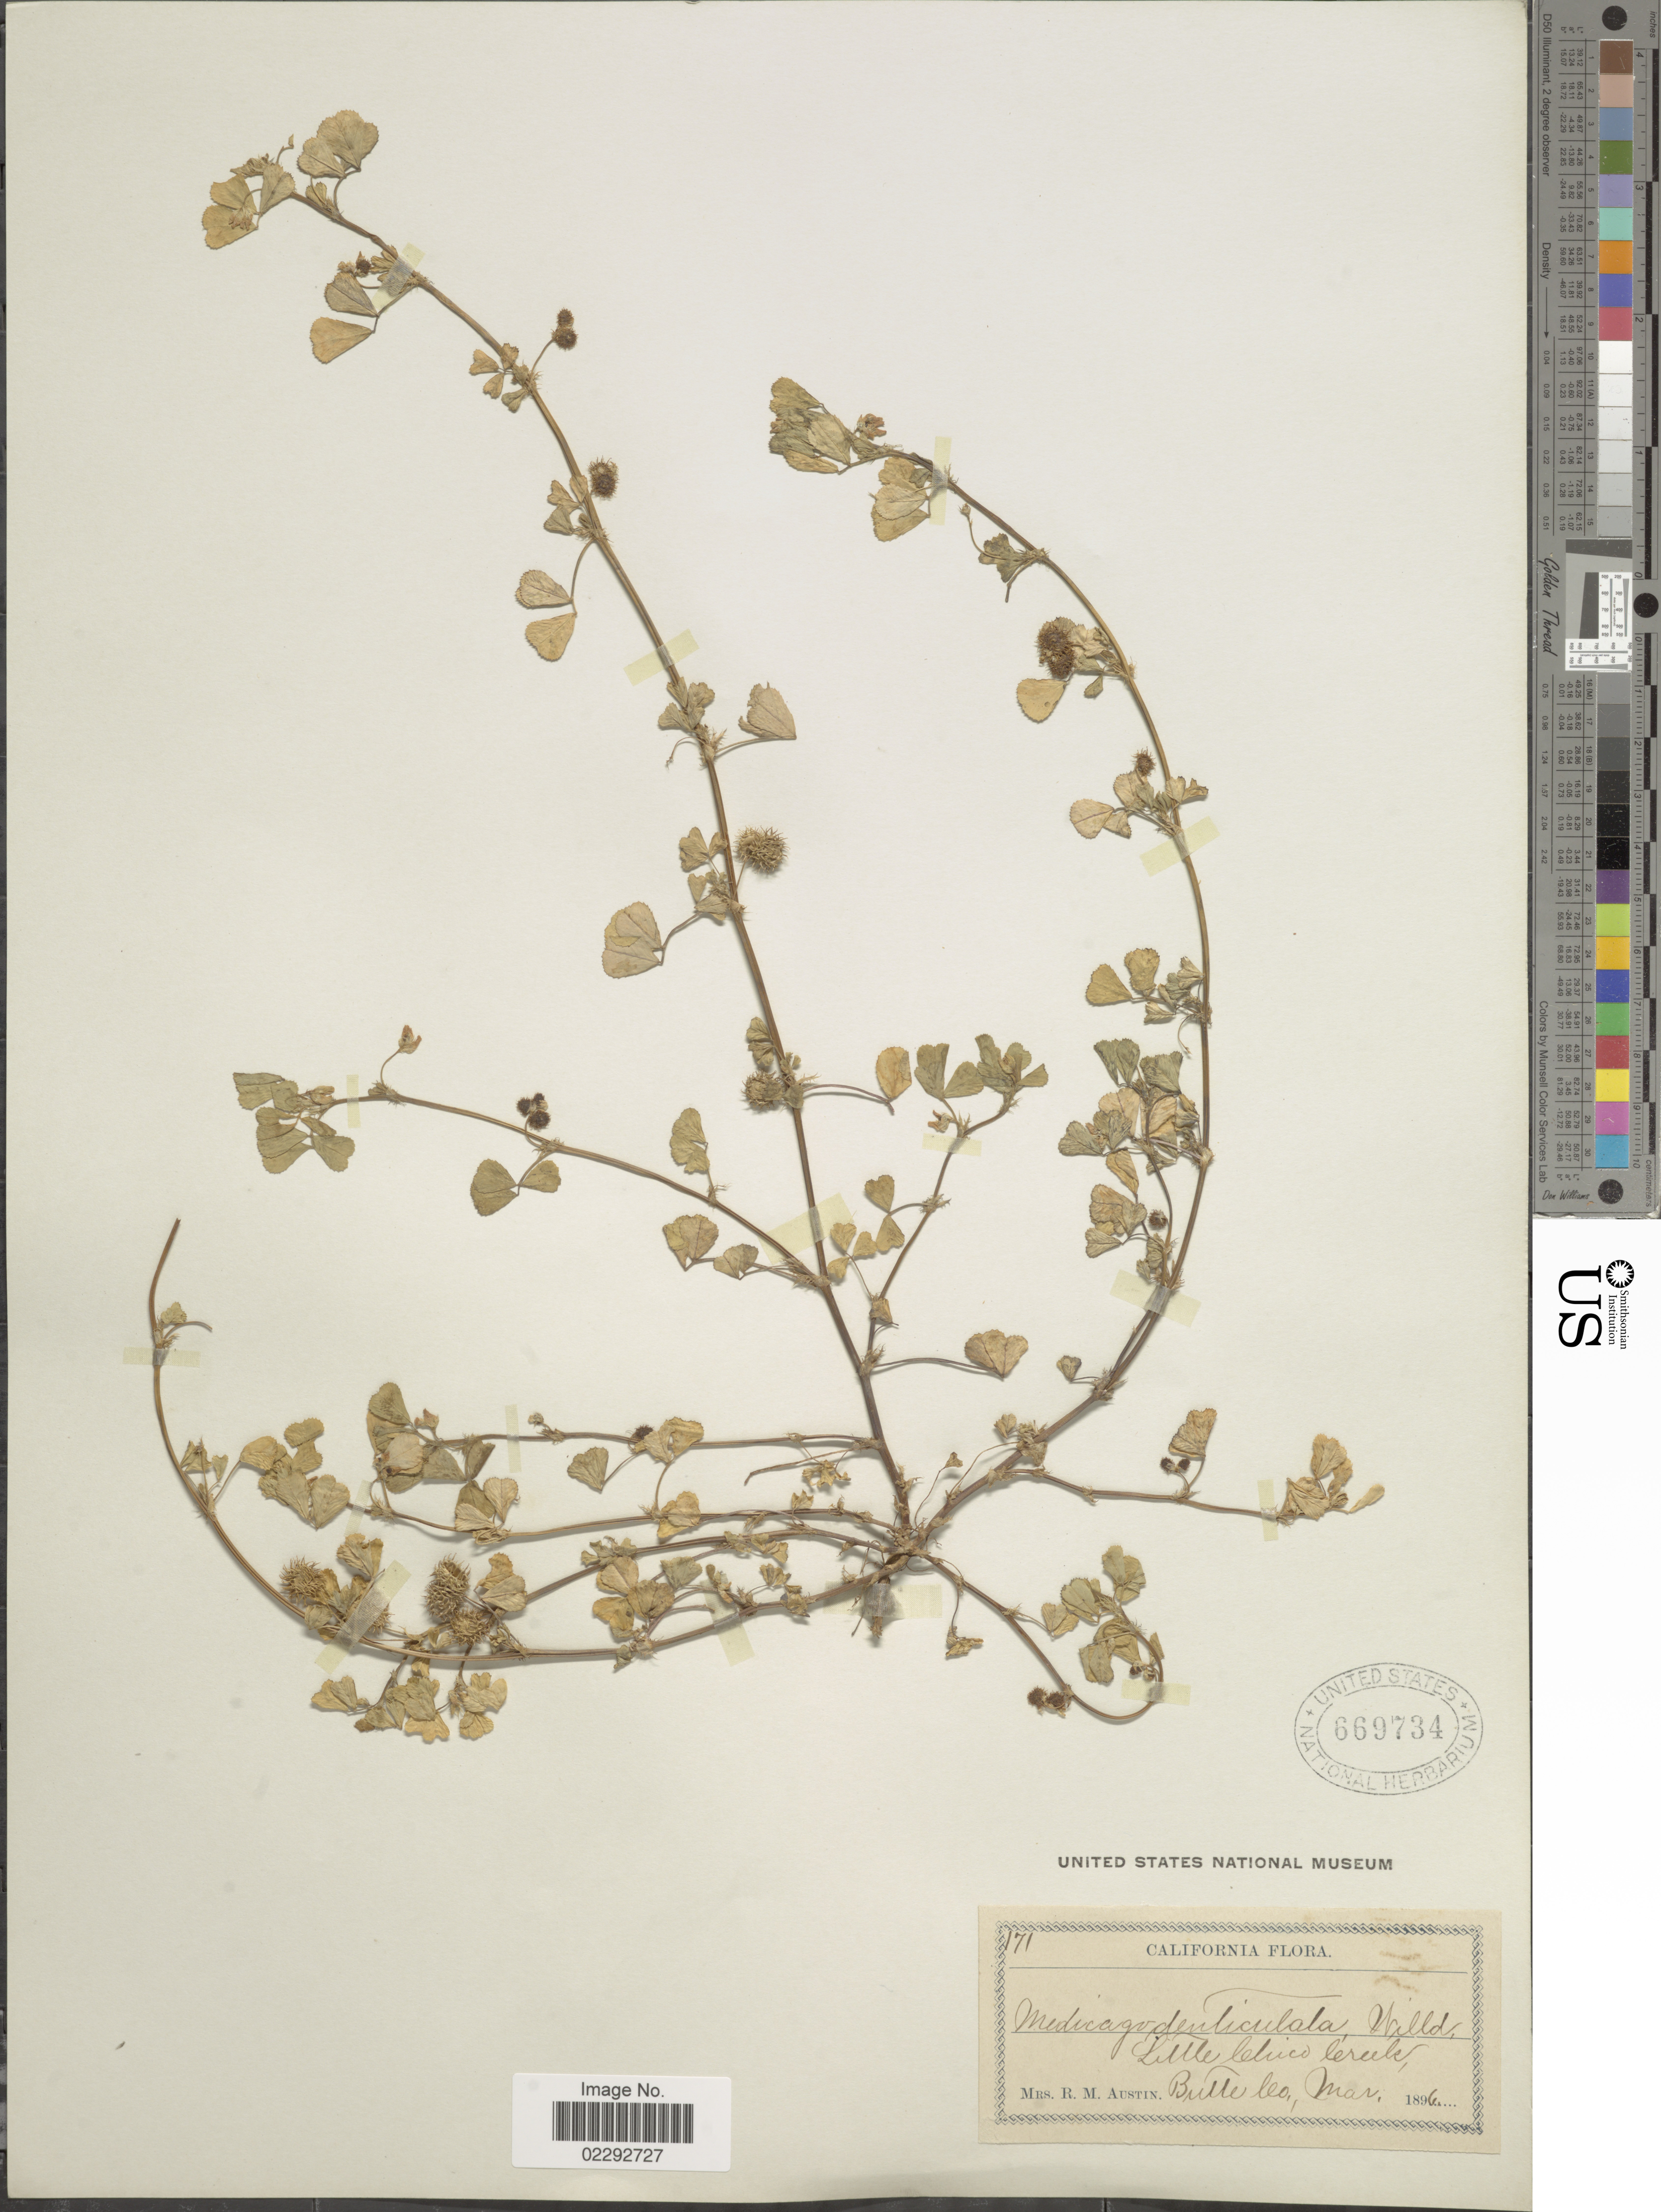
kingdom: Plantae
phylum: Tracheophyta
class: Magnoliopsida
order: Fabales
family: Fabaceae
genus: Medicago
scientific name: Medicago hispida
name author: Gaertn.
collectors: R. Austin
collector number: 171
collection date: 1896-03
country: United States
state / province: California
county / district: Butte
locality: Little Chico Creek, Butte Co.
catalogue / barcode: US 669734